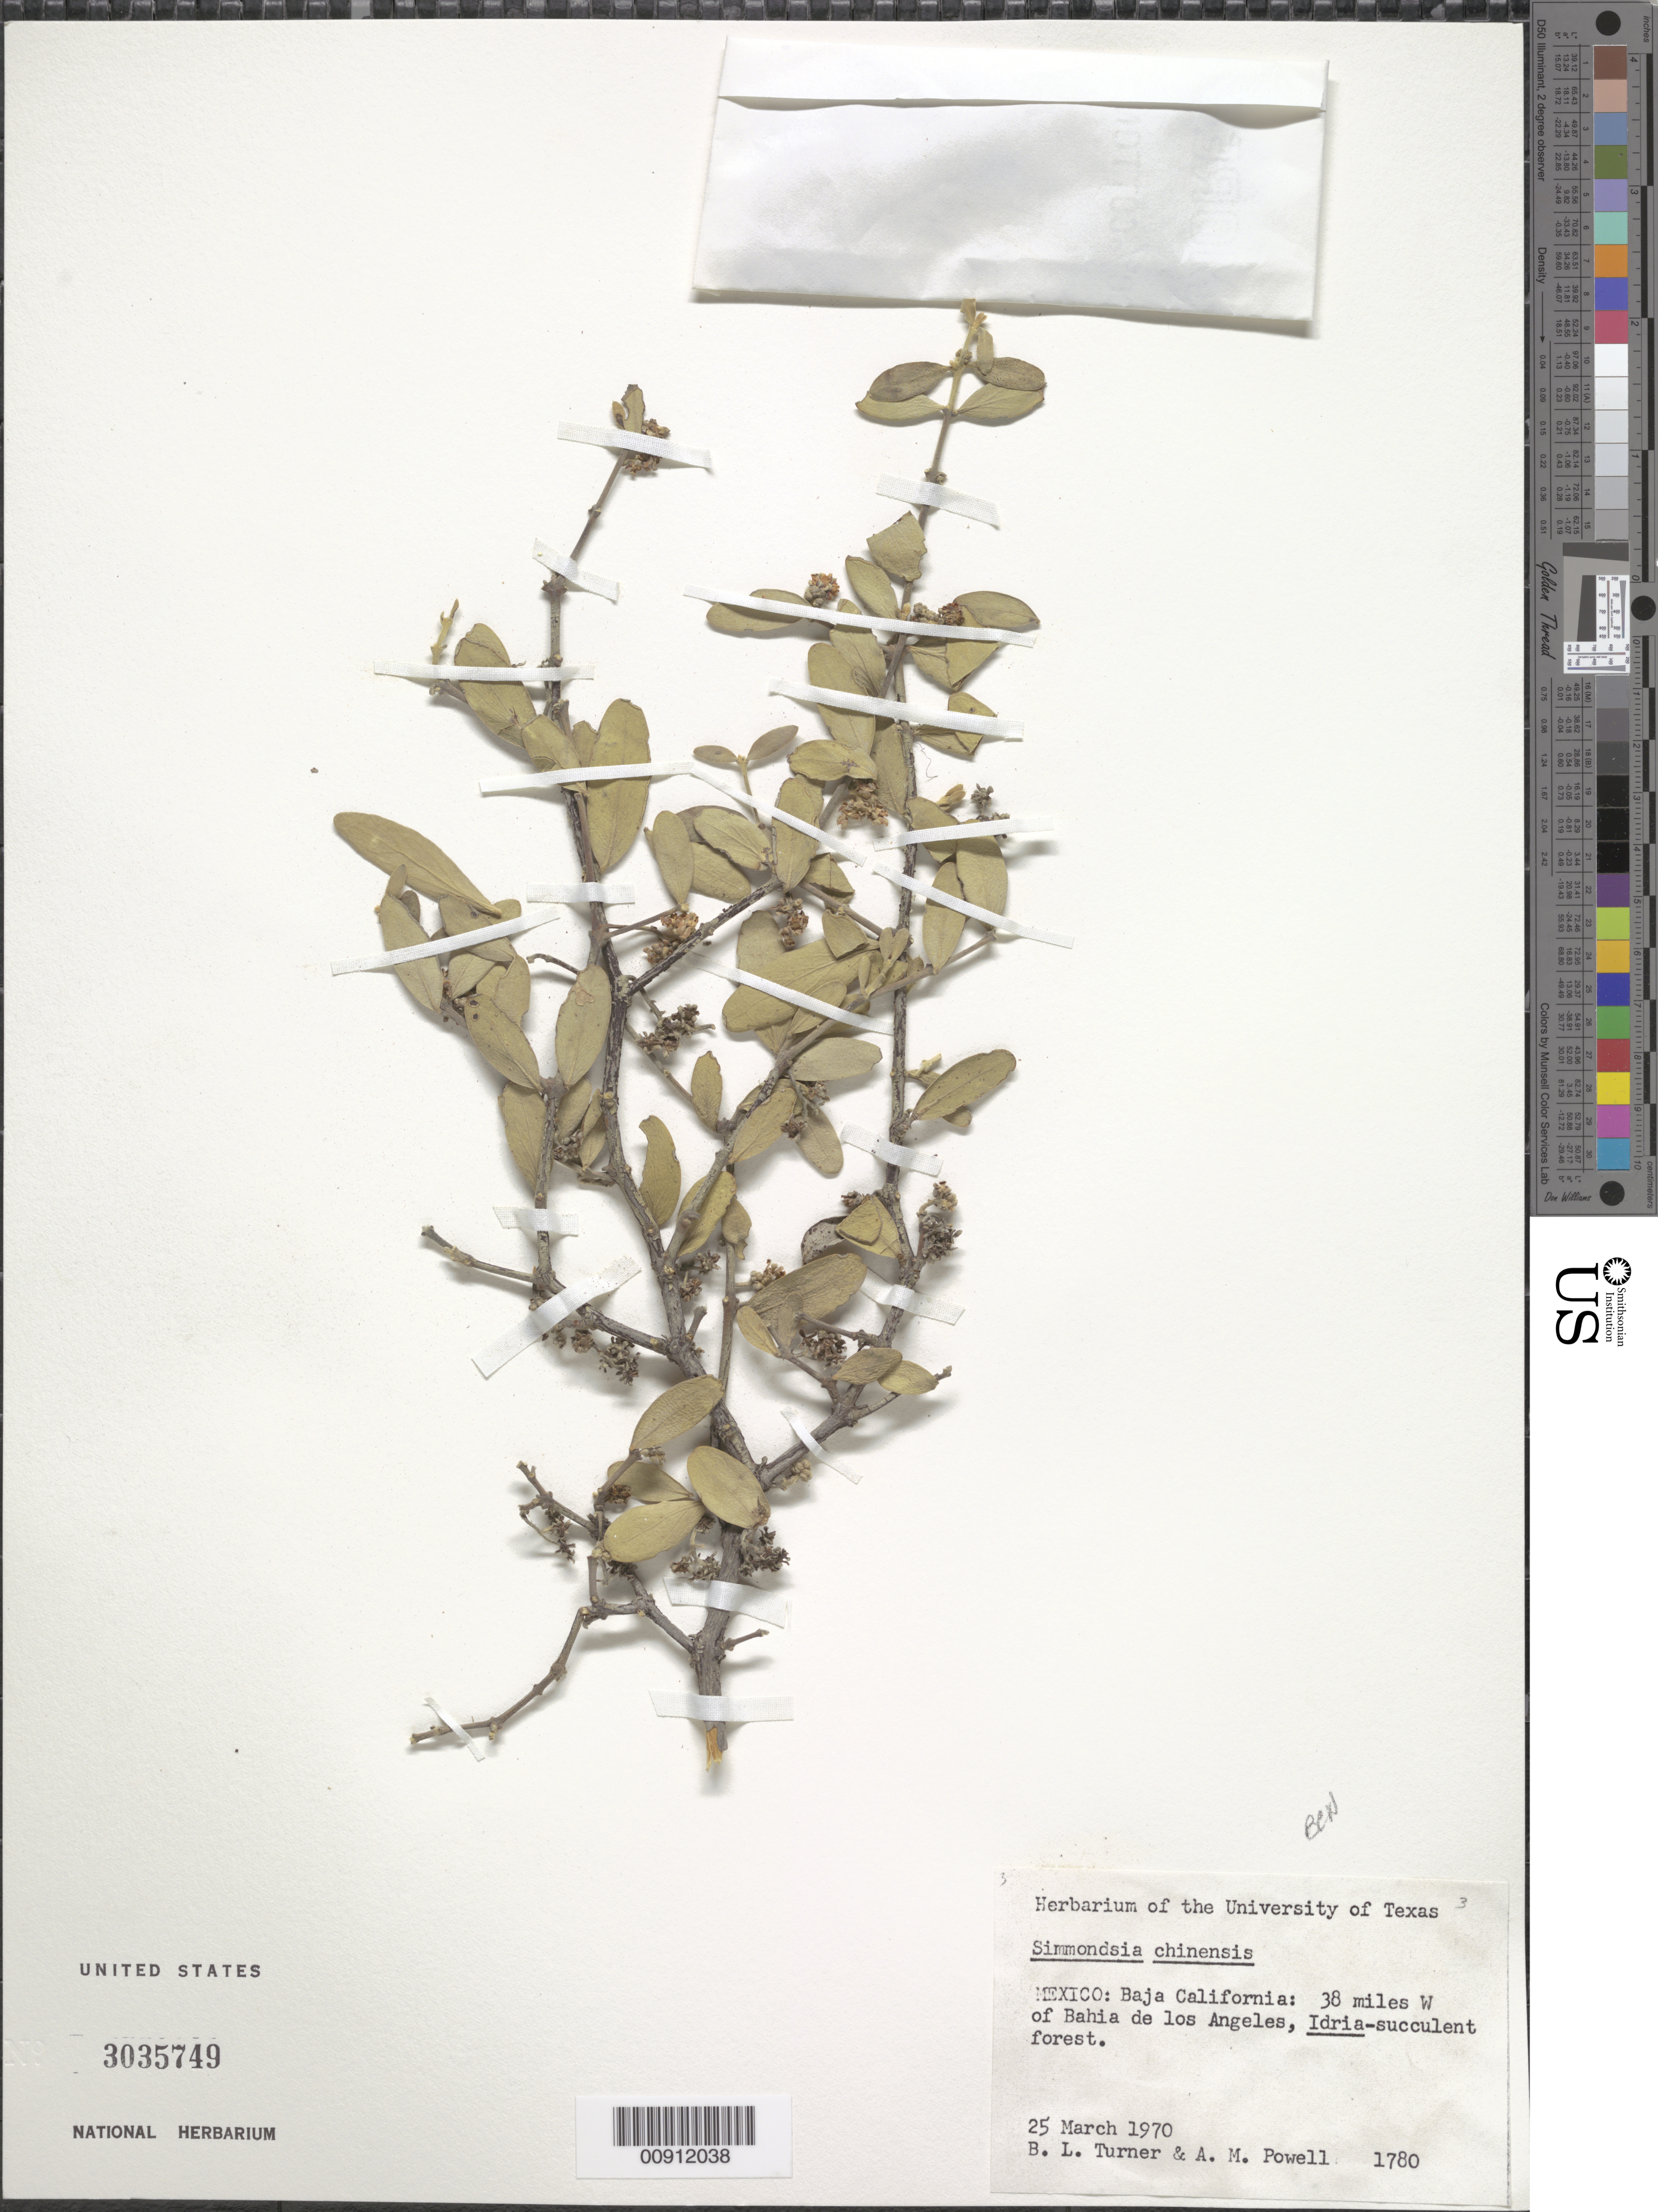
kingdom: Plantae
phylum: Tracheophyta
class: Magnoliopsida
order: Caryophyllales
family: Simmondsiaceae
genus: Simmondsia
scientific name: Simmondsia chinensis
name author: (Link) C.K. Schneid.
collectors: B. L. Turner & A. M. Powell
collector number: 1780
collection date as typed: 25 Mar 1970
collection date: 1970-03-25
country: Mexico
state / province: Baja California Norte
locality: Baja California: 38 miles W of Bahía de los Angeles.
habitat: Idria-succulent forest.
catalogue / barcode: US 3035749